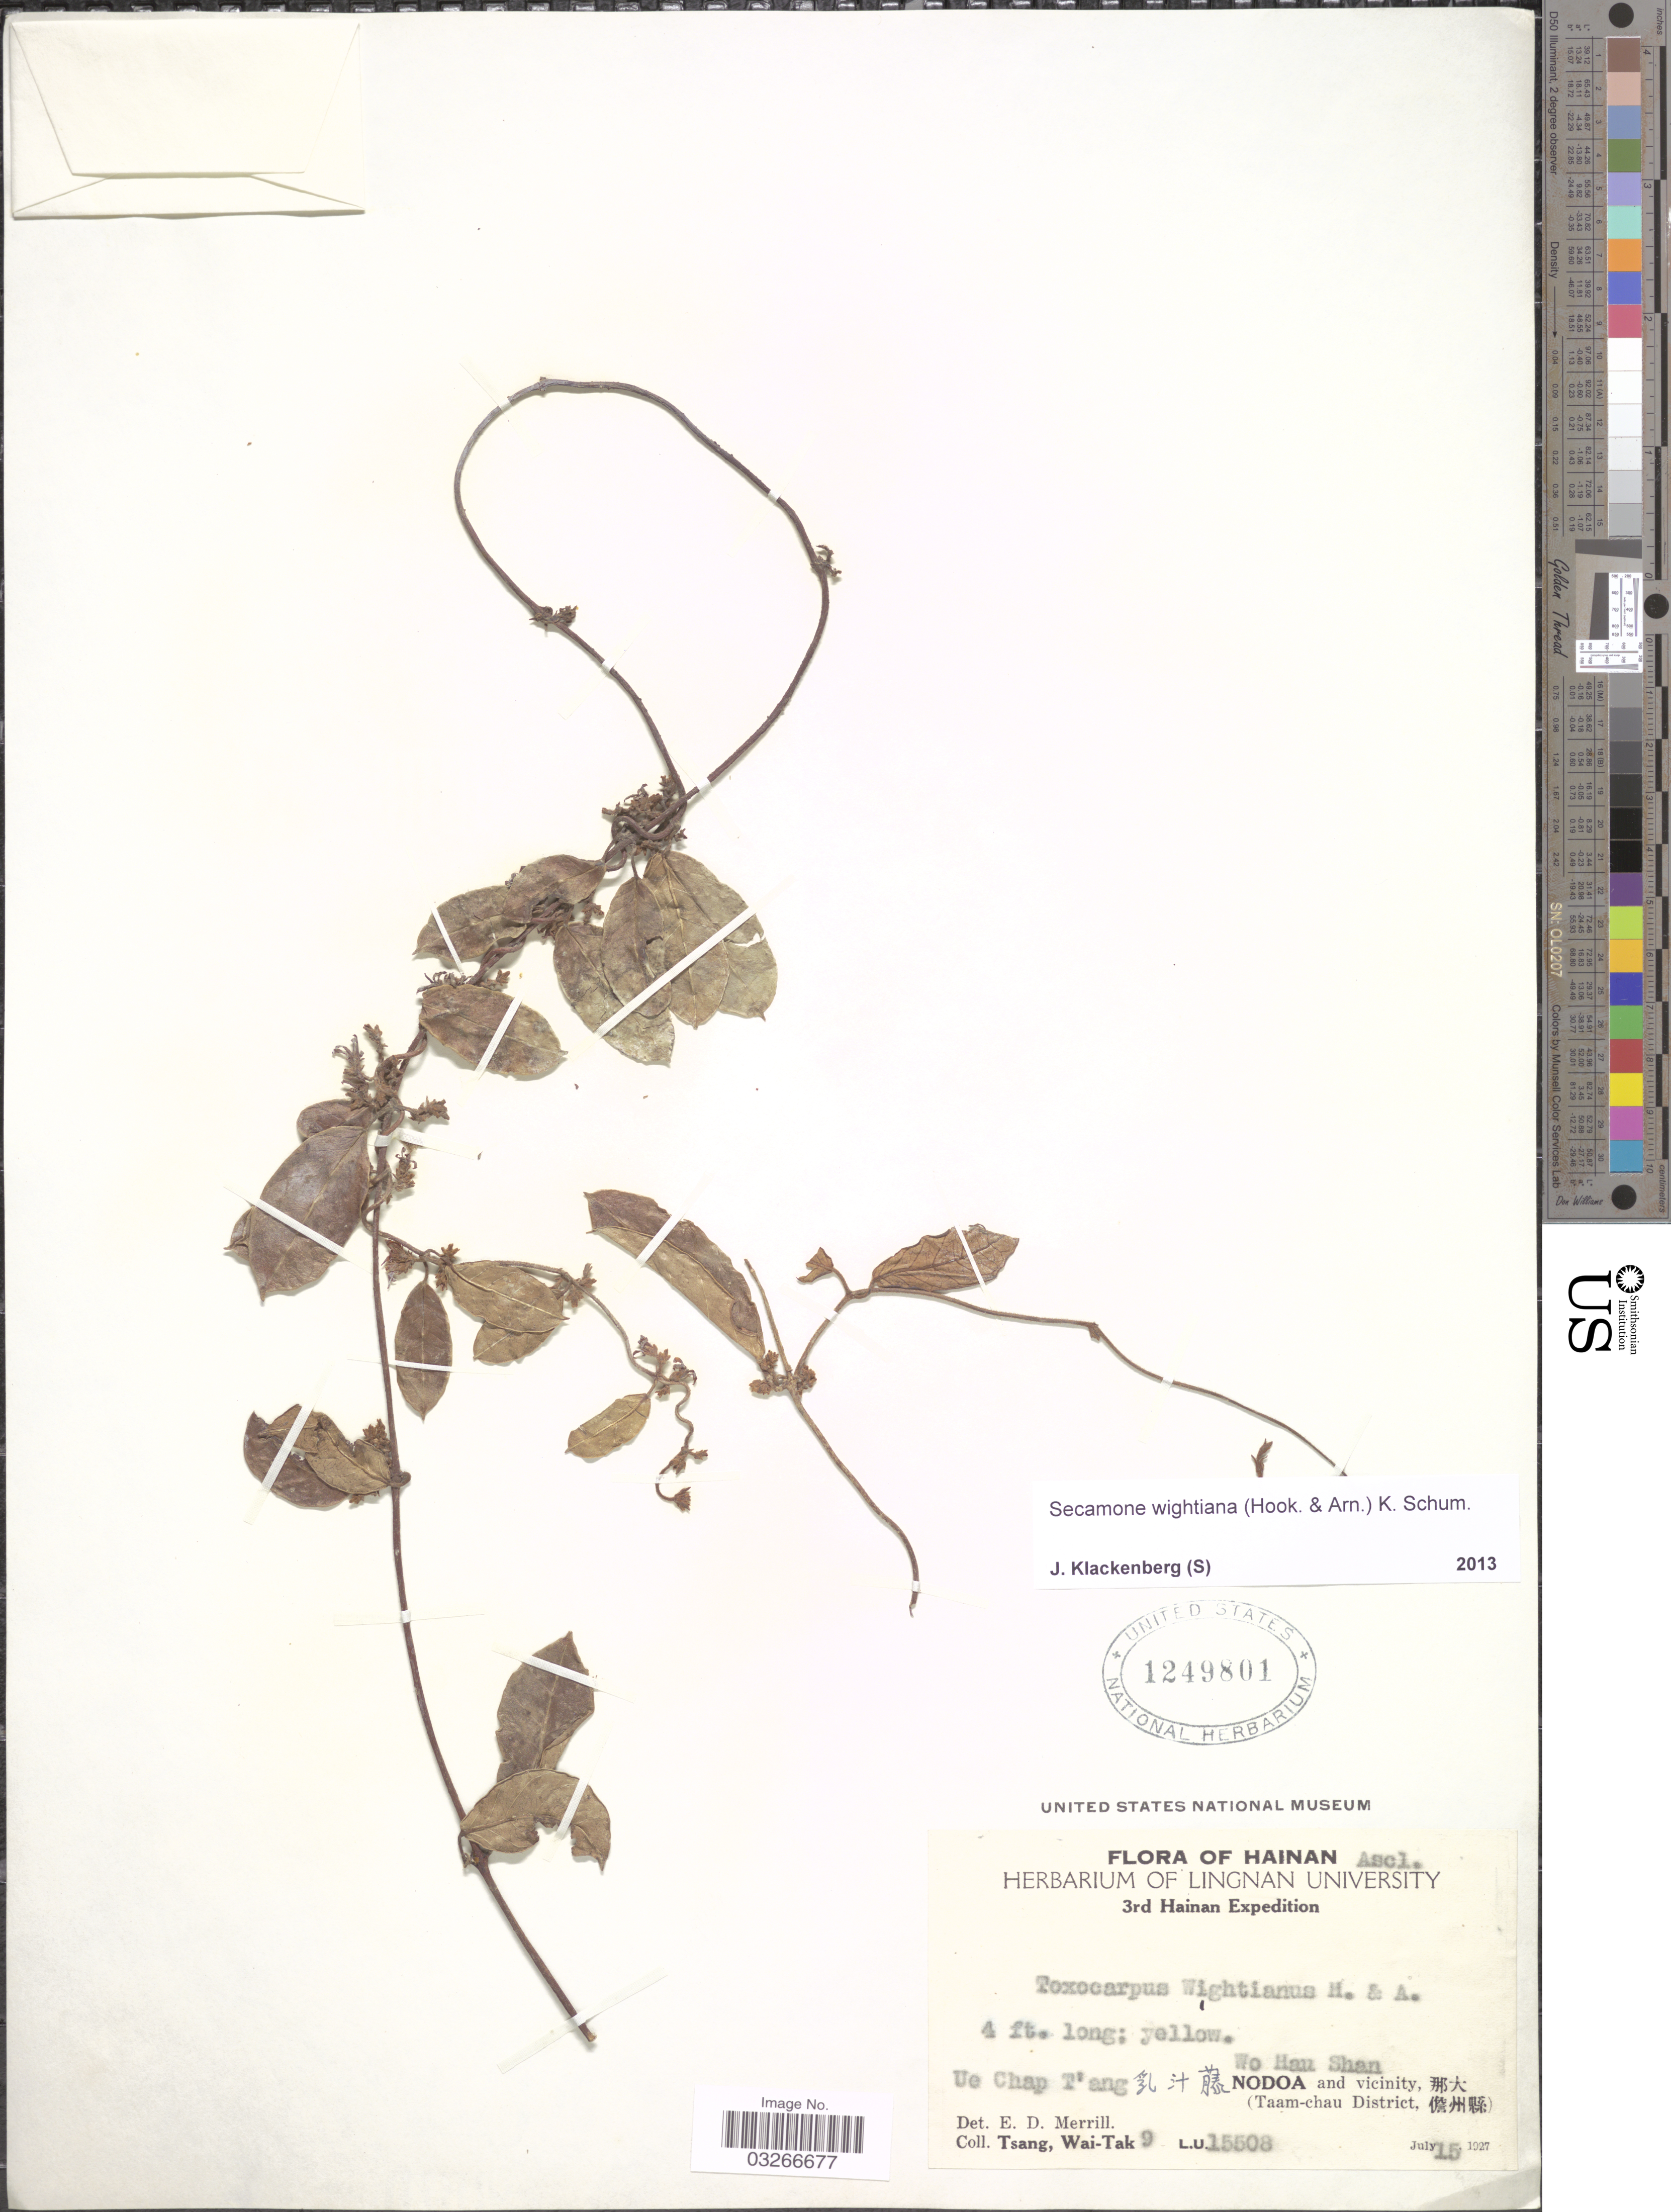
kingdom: Plantae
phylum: Tracheophyta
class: Magnoliopsida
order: Gentianales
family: Apocynaceae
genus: Secamone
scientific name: Secamone wightiana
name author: (Hook. & Arn.) K. Schum.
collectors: W. T. Tsang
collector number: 9L.U15508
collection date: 1927-07-15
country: China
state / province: Hainan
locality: Woh Hau Shan. Ue Chap T'ang. Nodoa and vicinity. (Taam-chau District).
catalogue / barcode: US 1249801